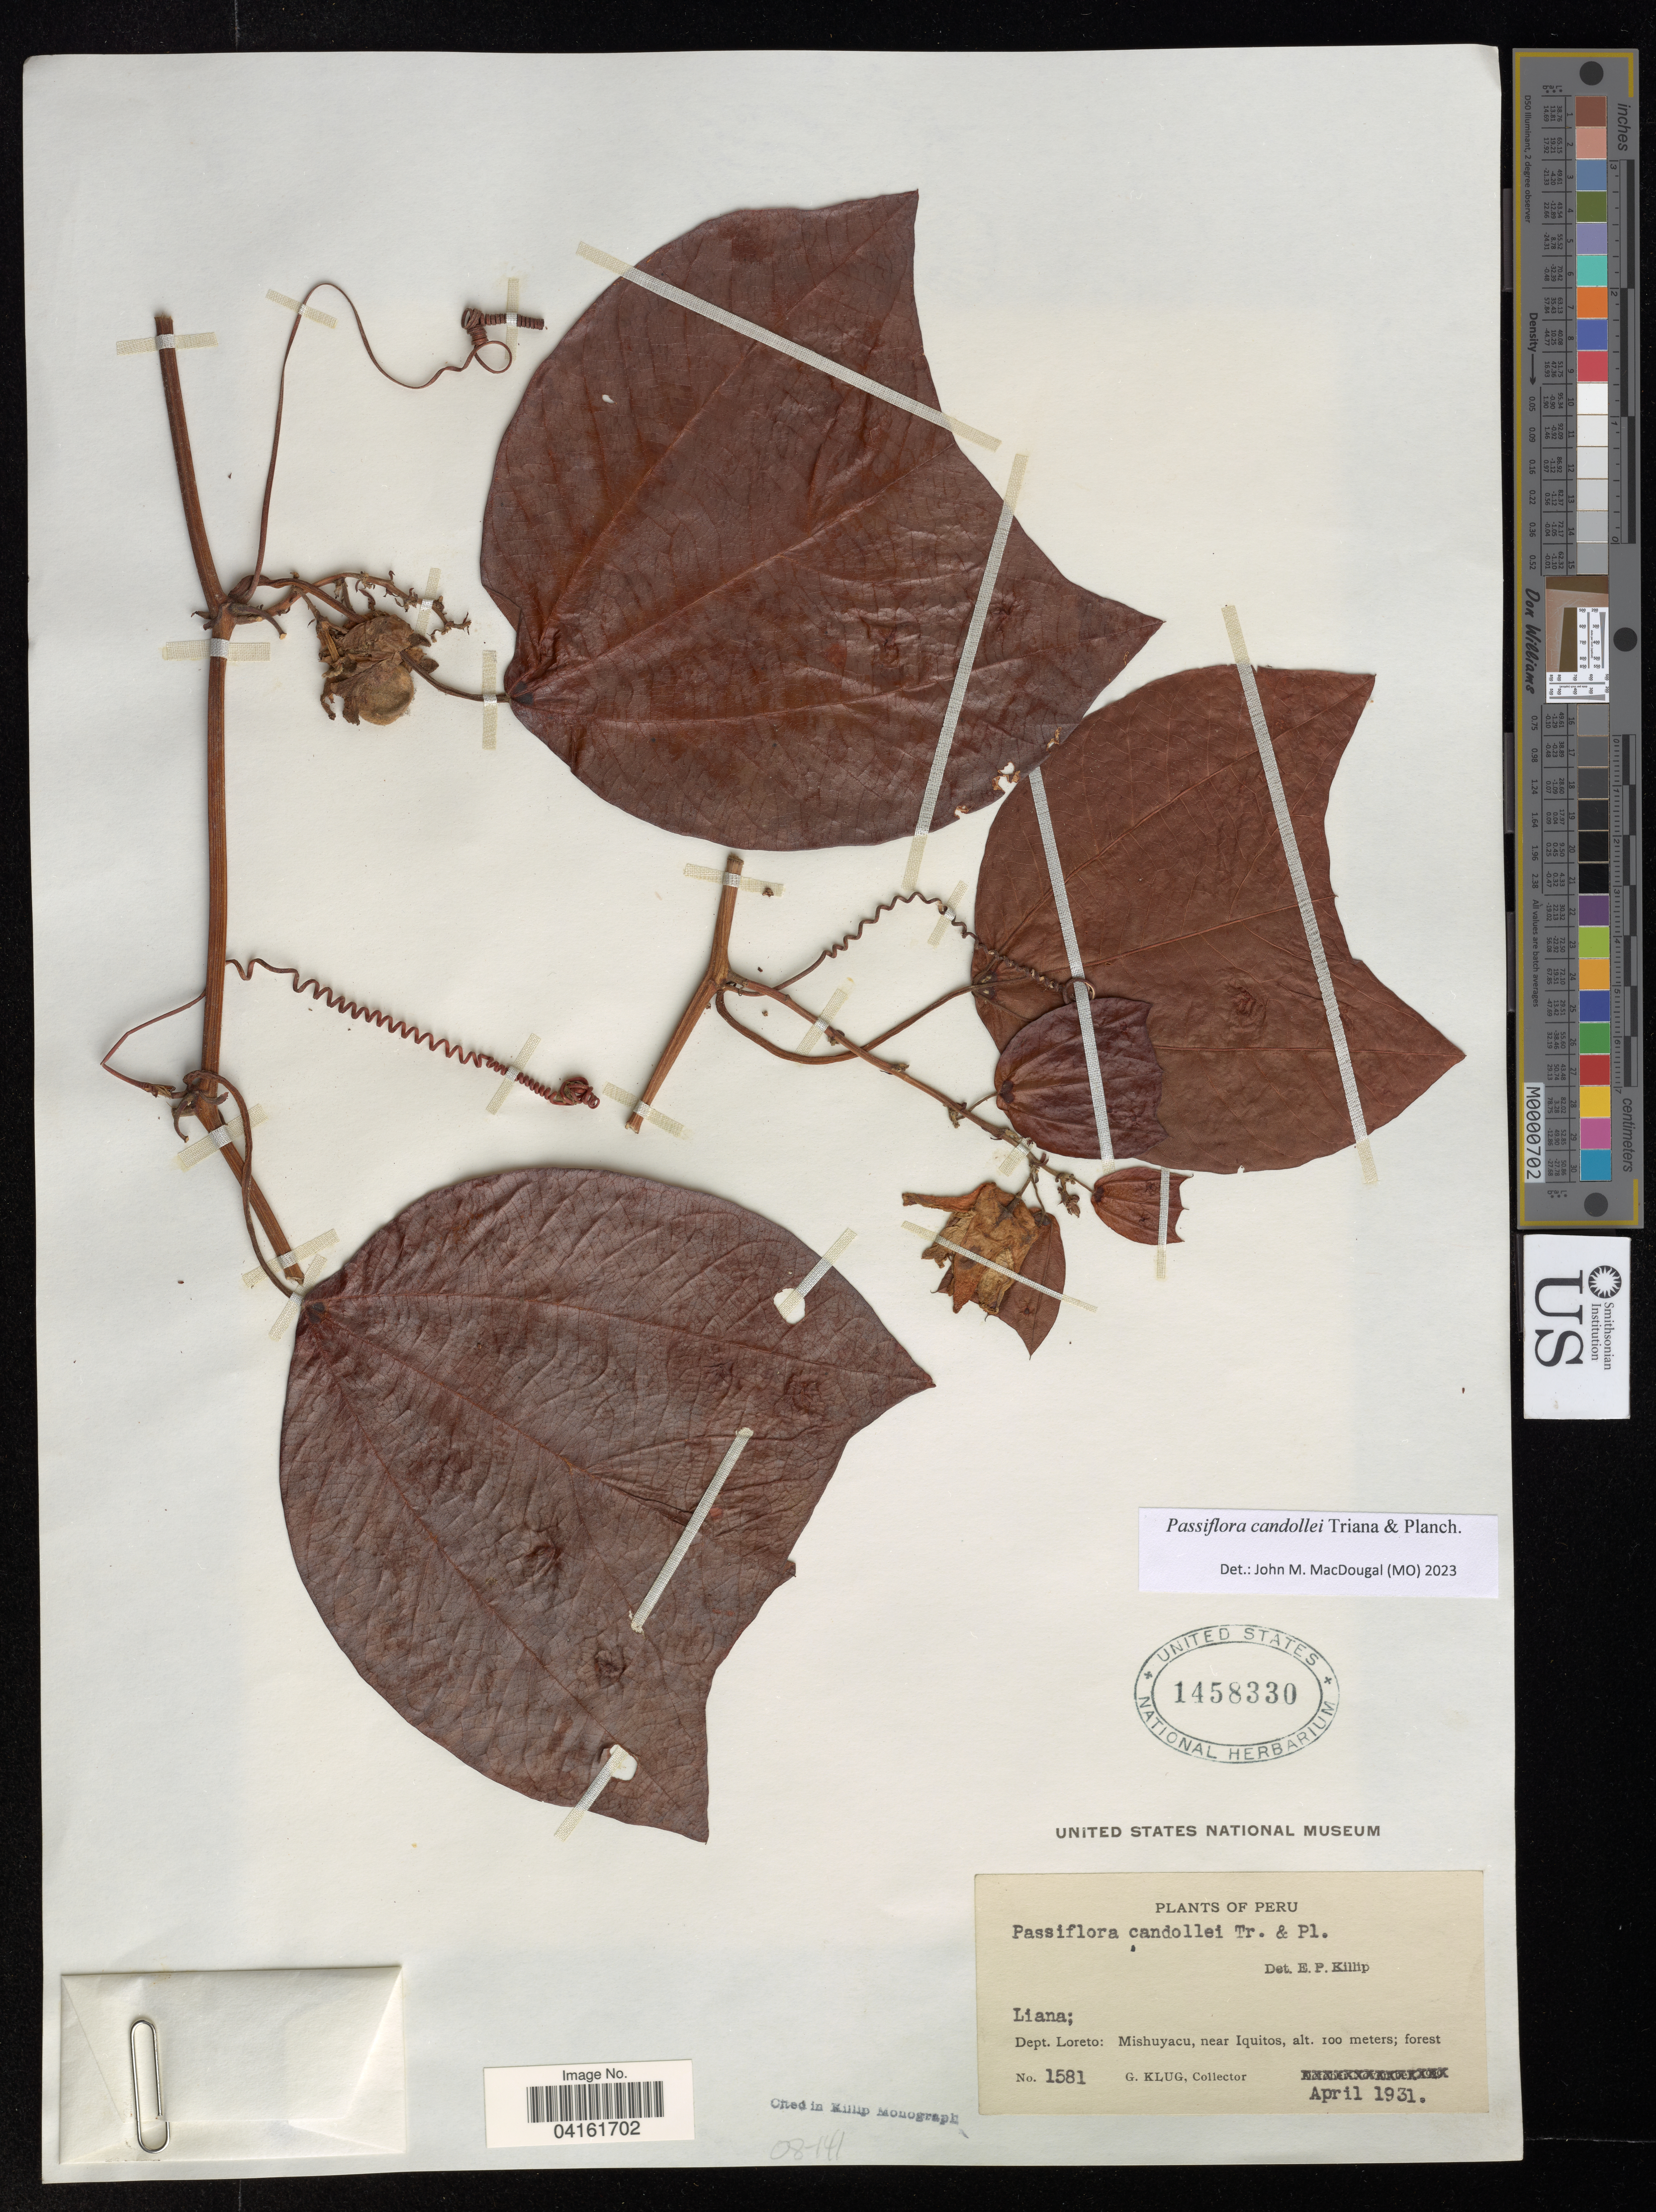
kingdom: Plantae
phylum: Tracheophyta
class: Magnoliopsida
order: Malpighiales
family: Passifloraceae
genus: Passiflora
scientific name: Passiflora candollei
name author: Triana & Planch.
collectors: G. Klug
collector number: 1581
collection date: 1931-04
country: Peru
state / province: Loreto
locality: Dept. Loreto: Mishuyacu, near Iquitos.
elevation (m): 100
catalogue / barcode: US 1458330